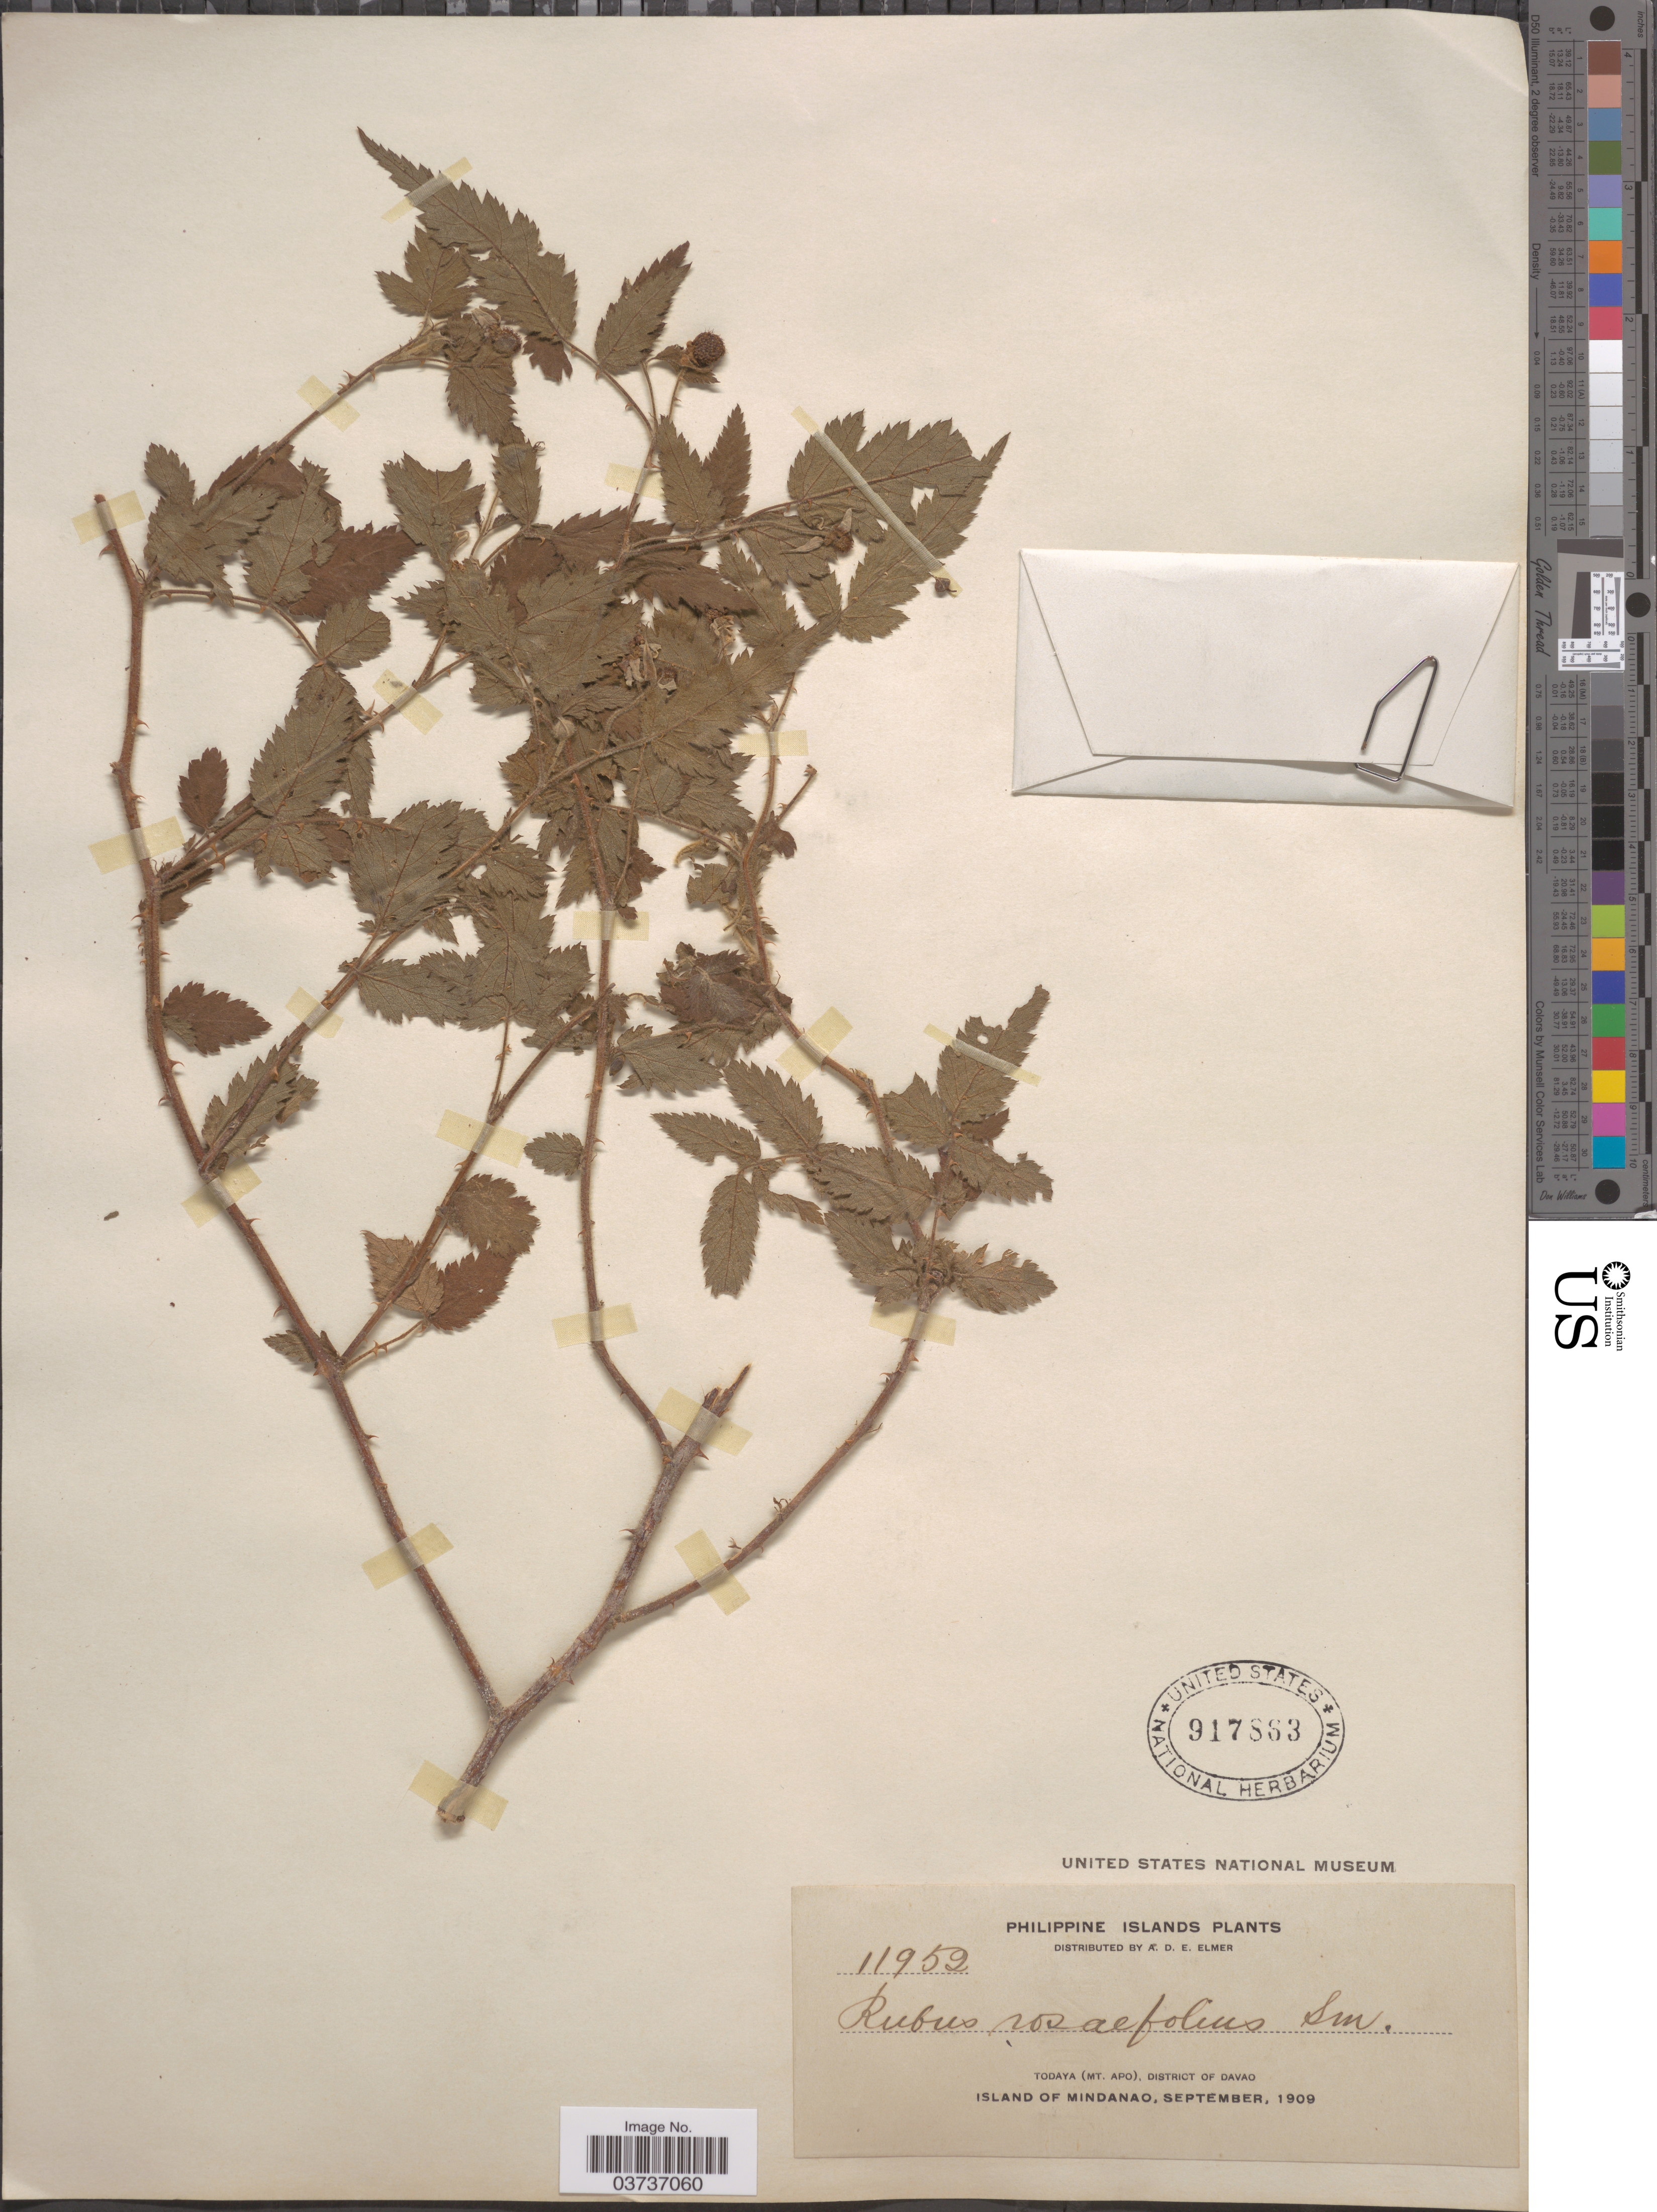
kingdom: Plantae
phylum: Tracheophyta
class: Magnoliopsida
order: Rosales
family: Rosaceae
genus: Rubus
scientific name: Rubus rosaefolius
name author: Sm.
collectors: A. D. E. Elmer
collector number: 11952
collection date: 1909-09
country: Philippines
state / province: Davao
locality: Philippine Islands. Todaya (Mt. Apo), District of Davao. Island of Mindanao.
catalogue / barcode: US 917863